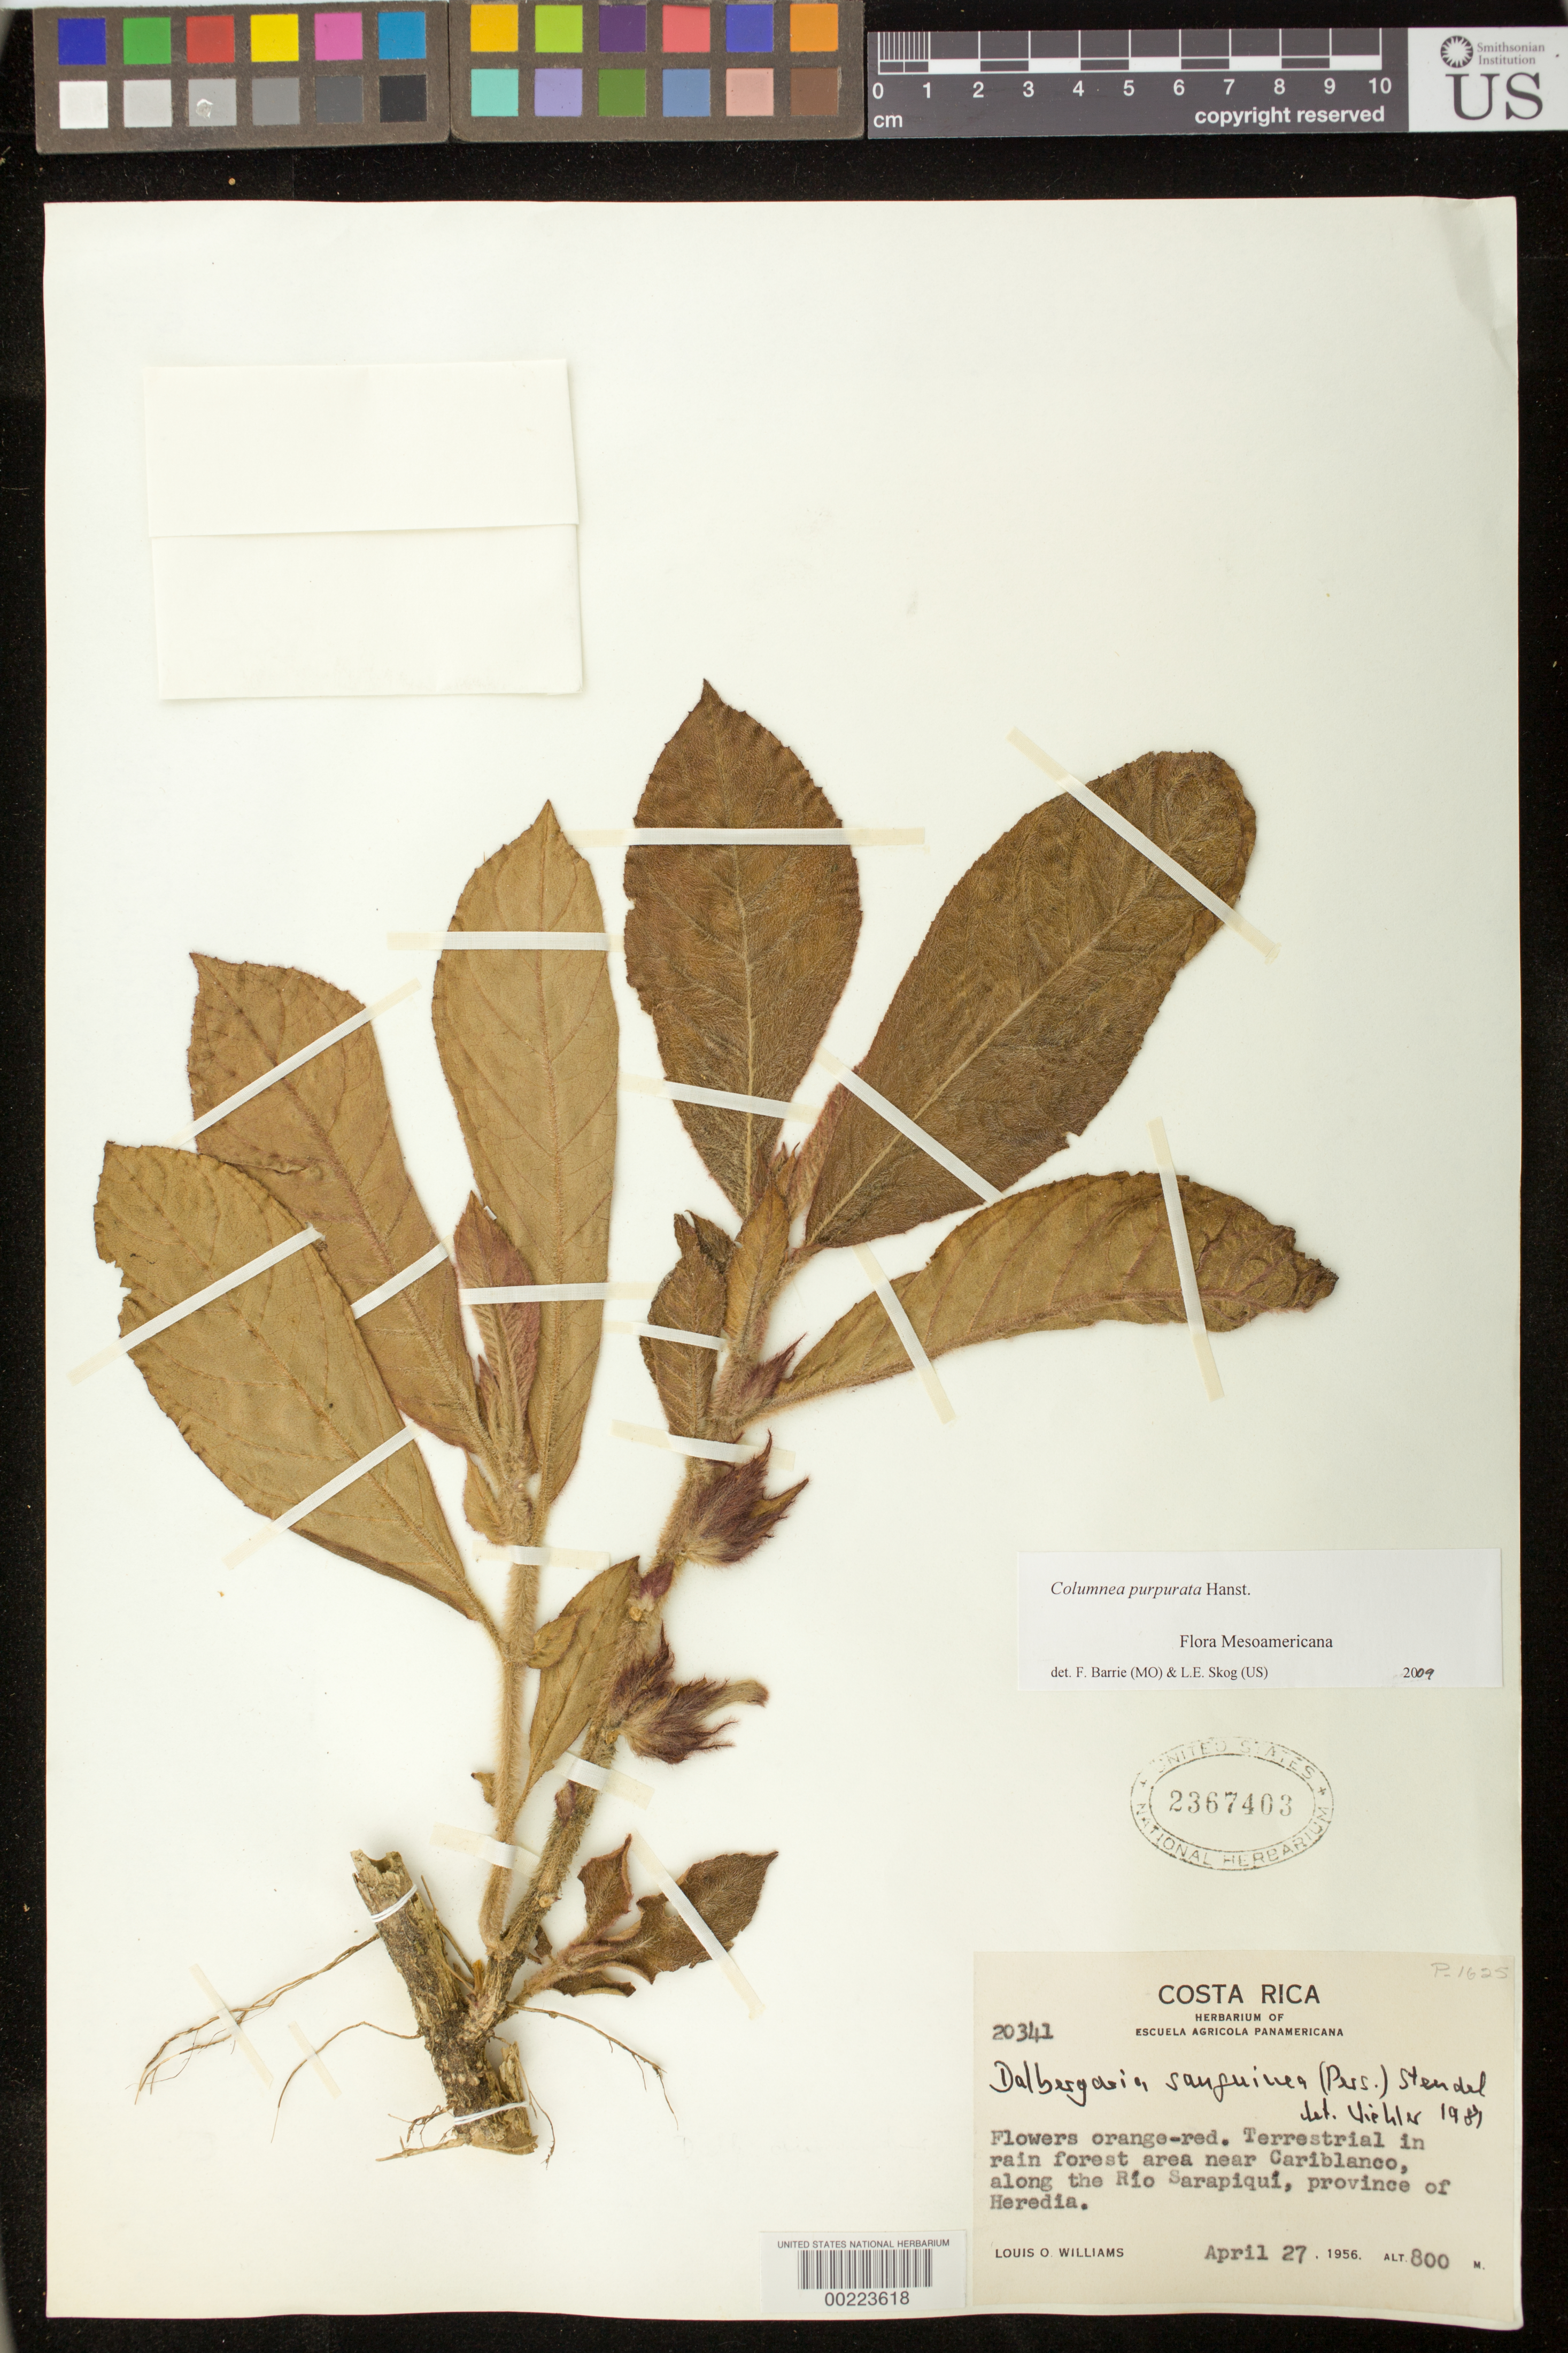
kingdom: Plantae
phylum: Tracheophyta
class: Magnoliopsida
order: Lamiales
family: Gesneriaceae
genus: Columnea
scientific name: Columnea purpurata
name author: Hanst.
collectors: L. O. Williams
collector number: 20341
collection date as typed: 27 Apr 1956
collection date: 1956-04-27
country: Costa Rica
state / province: Heredia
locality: Near Cariblanco, along the Rio Sarapiqui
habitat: Rain forest area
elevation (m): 800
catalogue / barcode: US 2367403